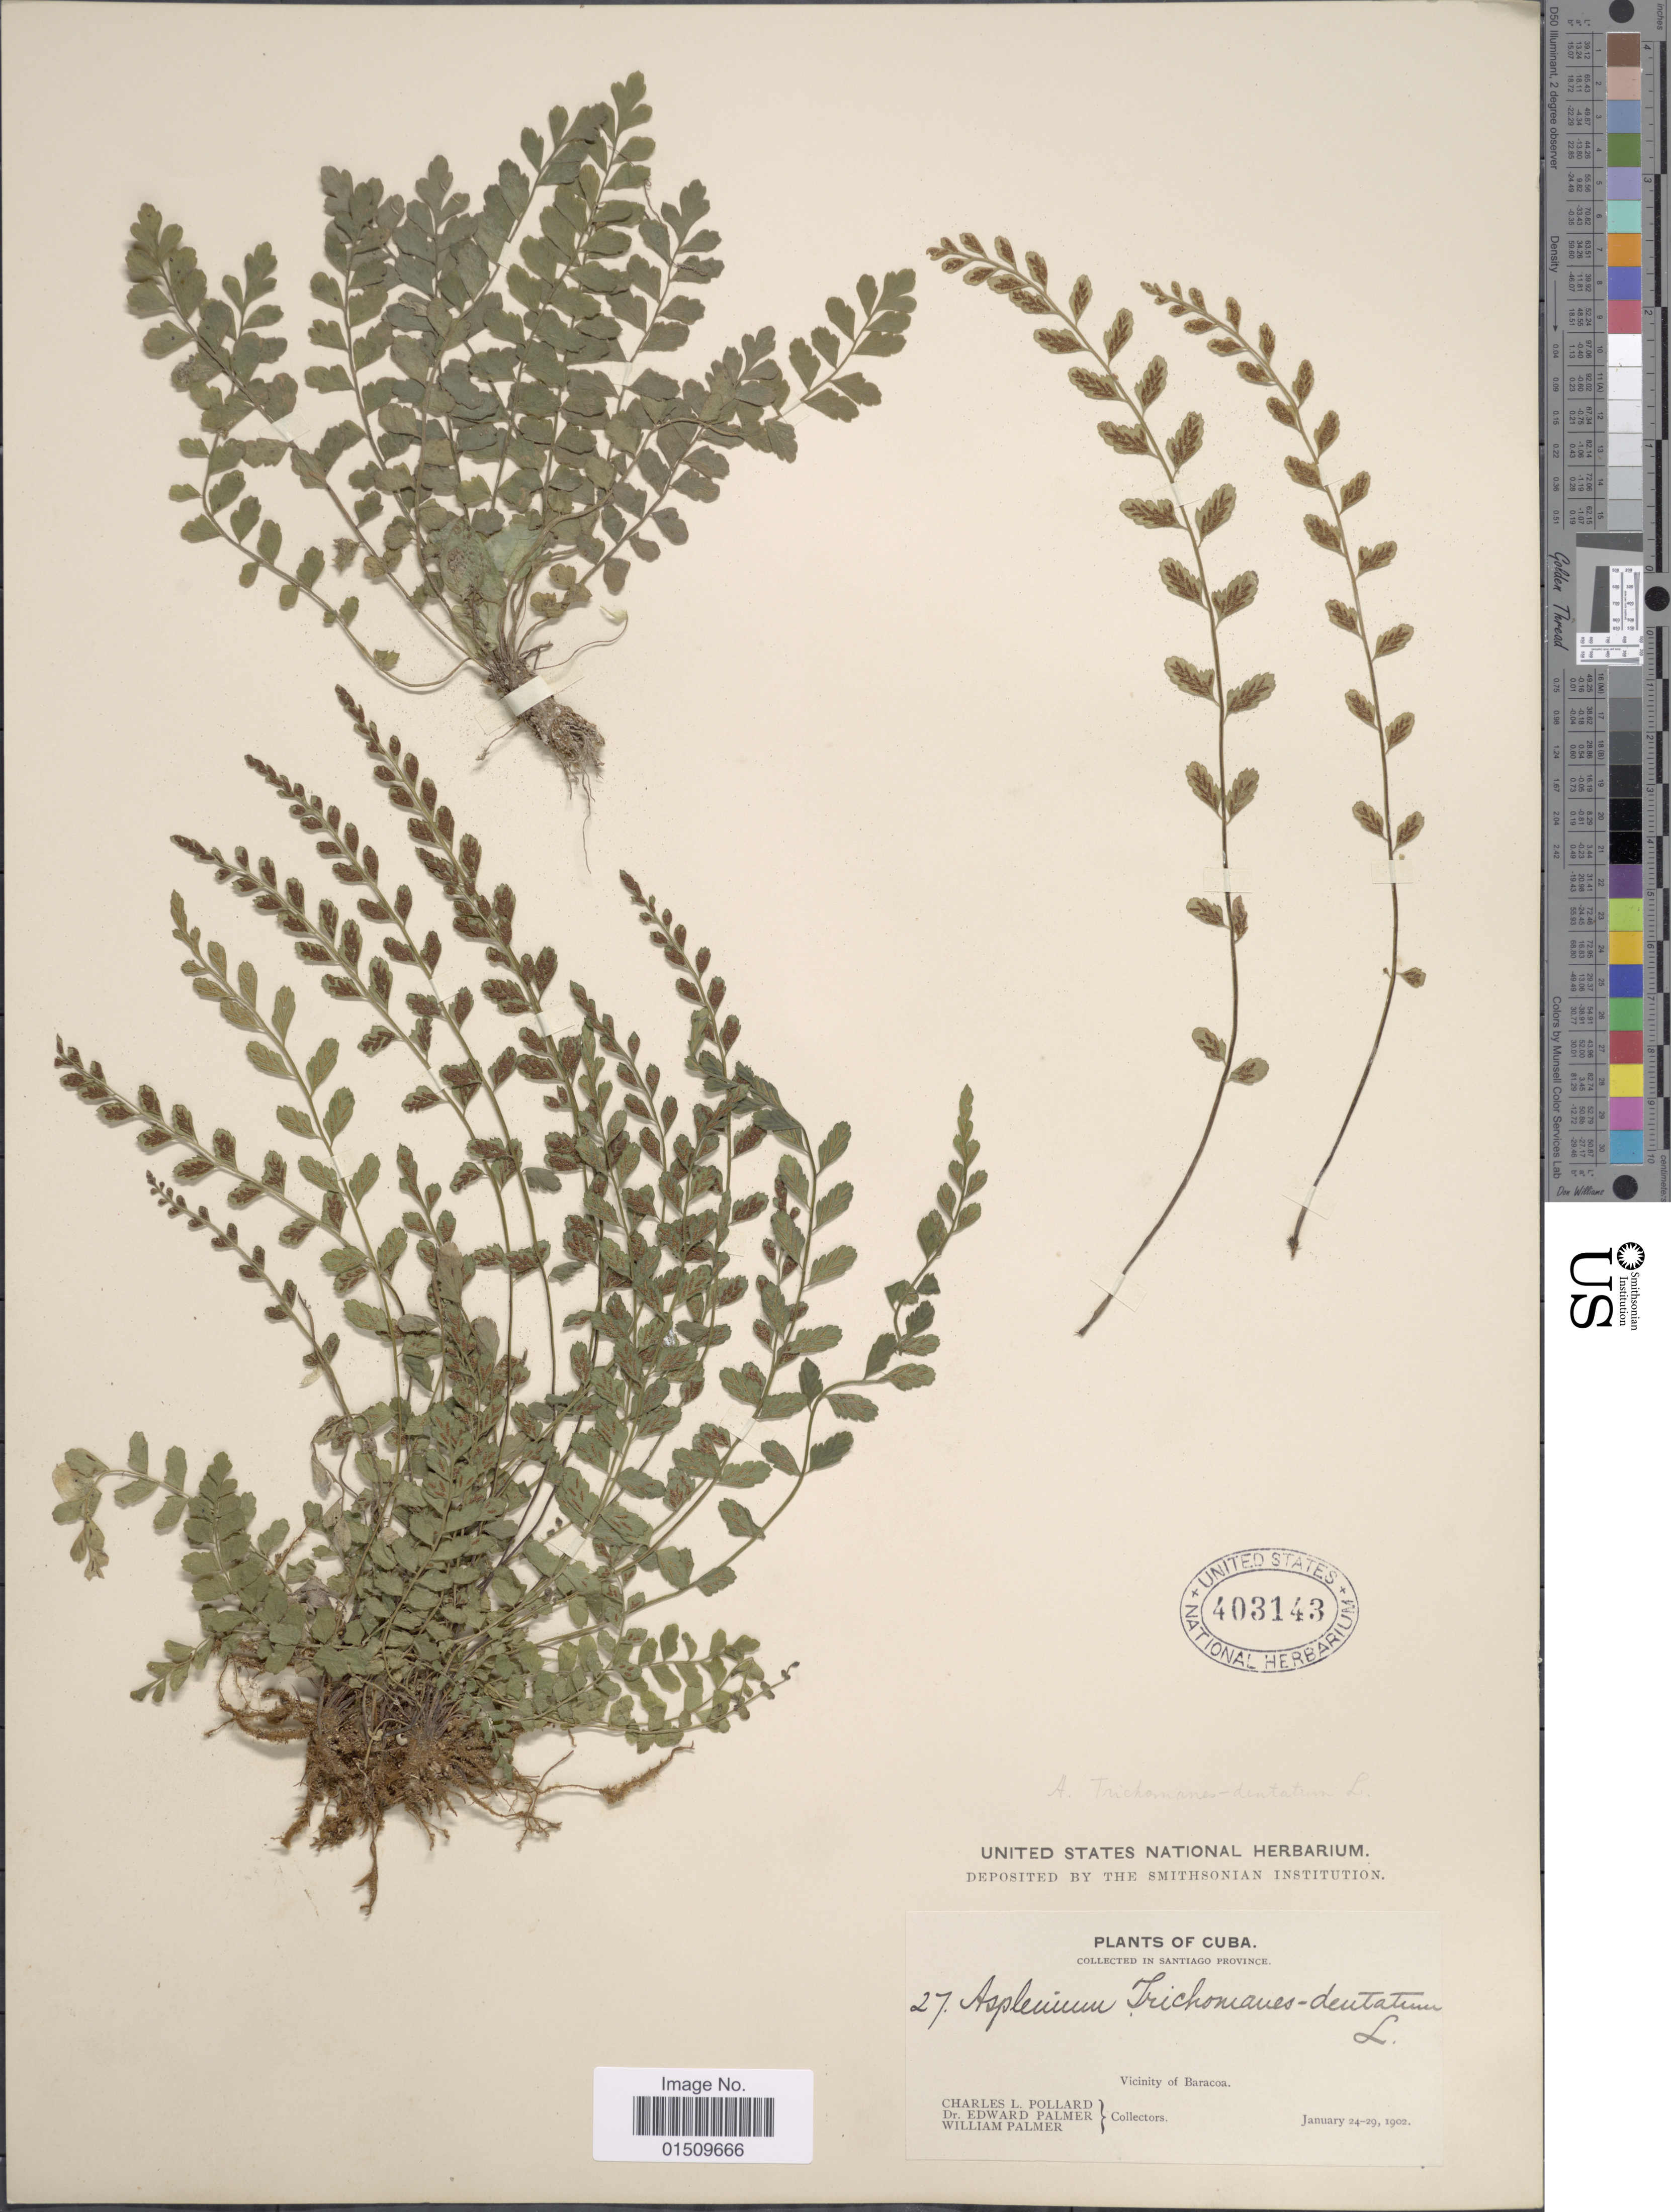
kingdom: Plantae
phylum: Tracheophyta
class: Polypodiopsida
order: Polypodiales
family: Aspleniaceae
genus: Asplenium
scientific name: Asplenium trichomanes-dentatum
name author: L.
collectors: C. L. Pollard, E. Palmer & W. Palmer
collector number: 27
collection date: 1902-01-24/1902-01-29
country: Cuba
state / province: Santiago de Cuba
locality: Cuba, vicinity of Baracoa.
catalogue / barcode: US 403143